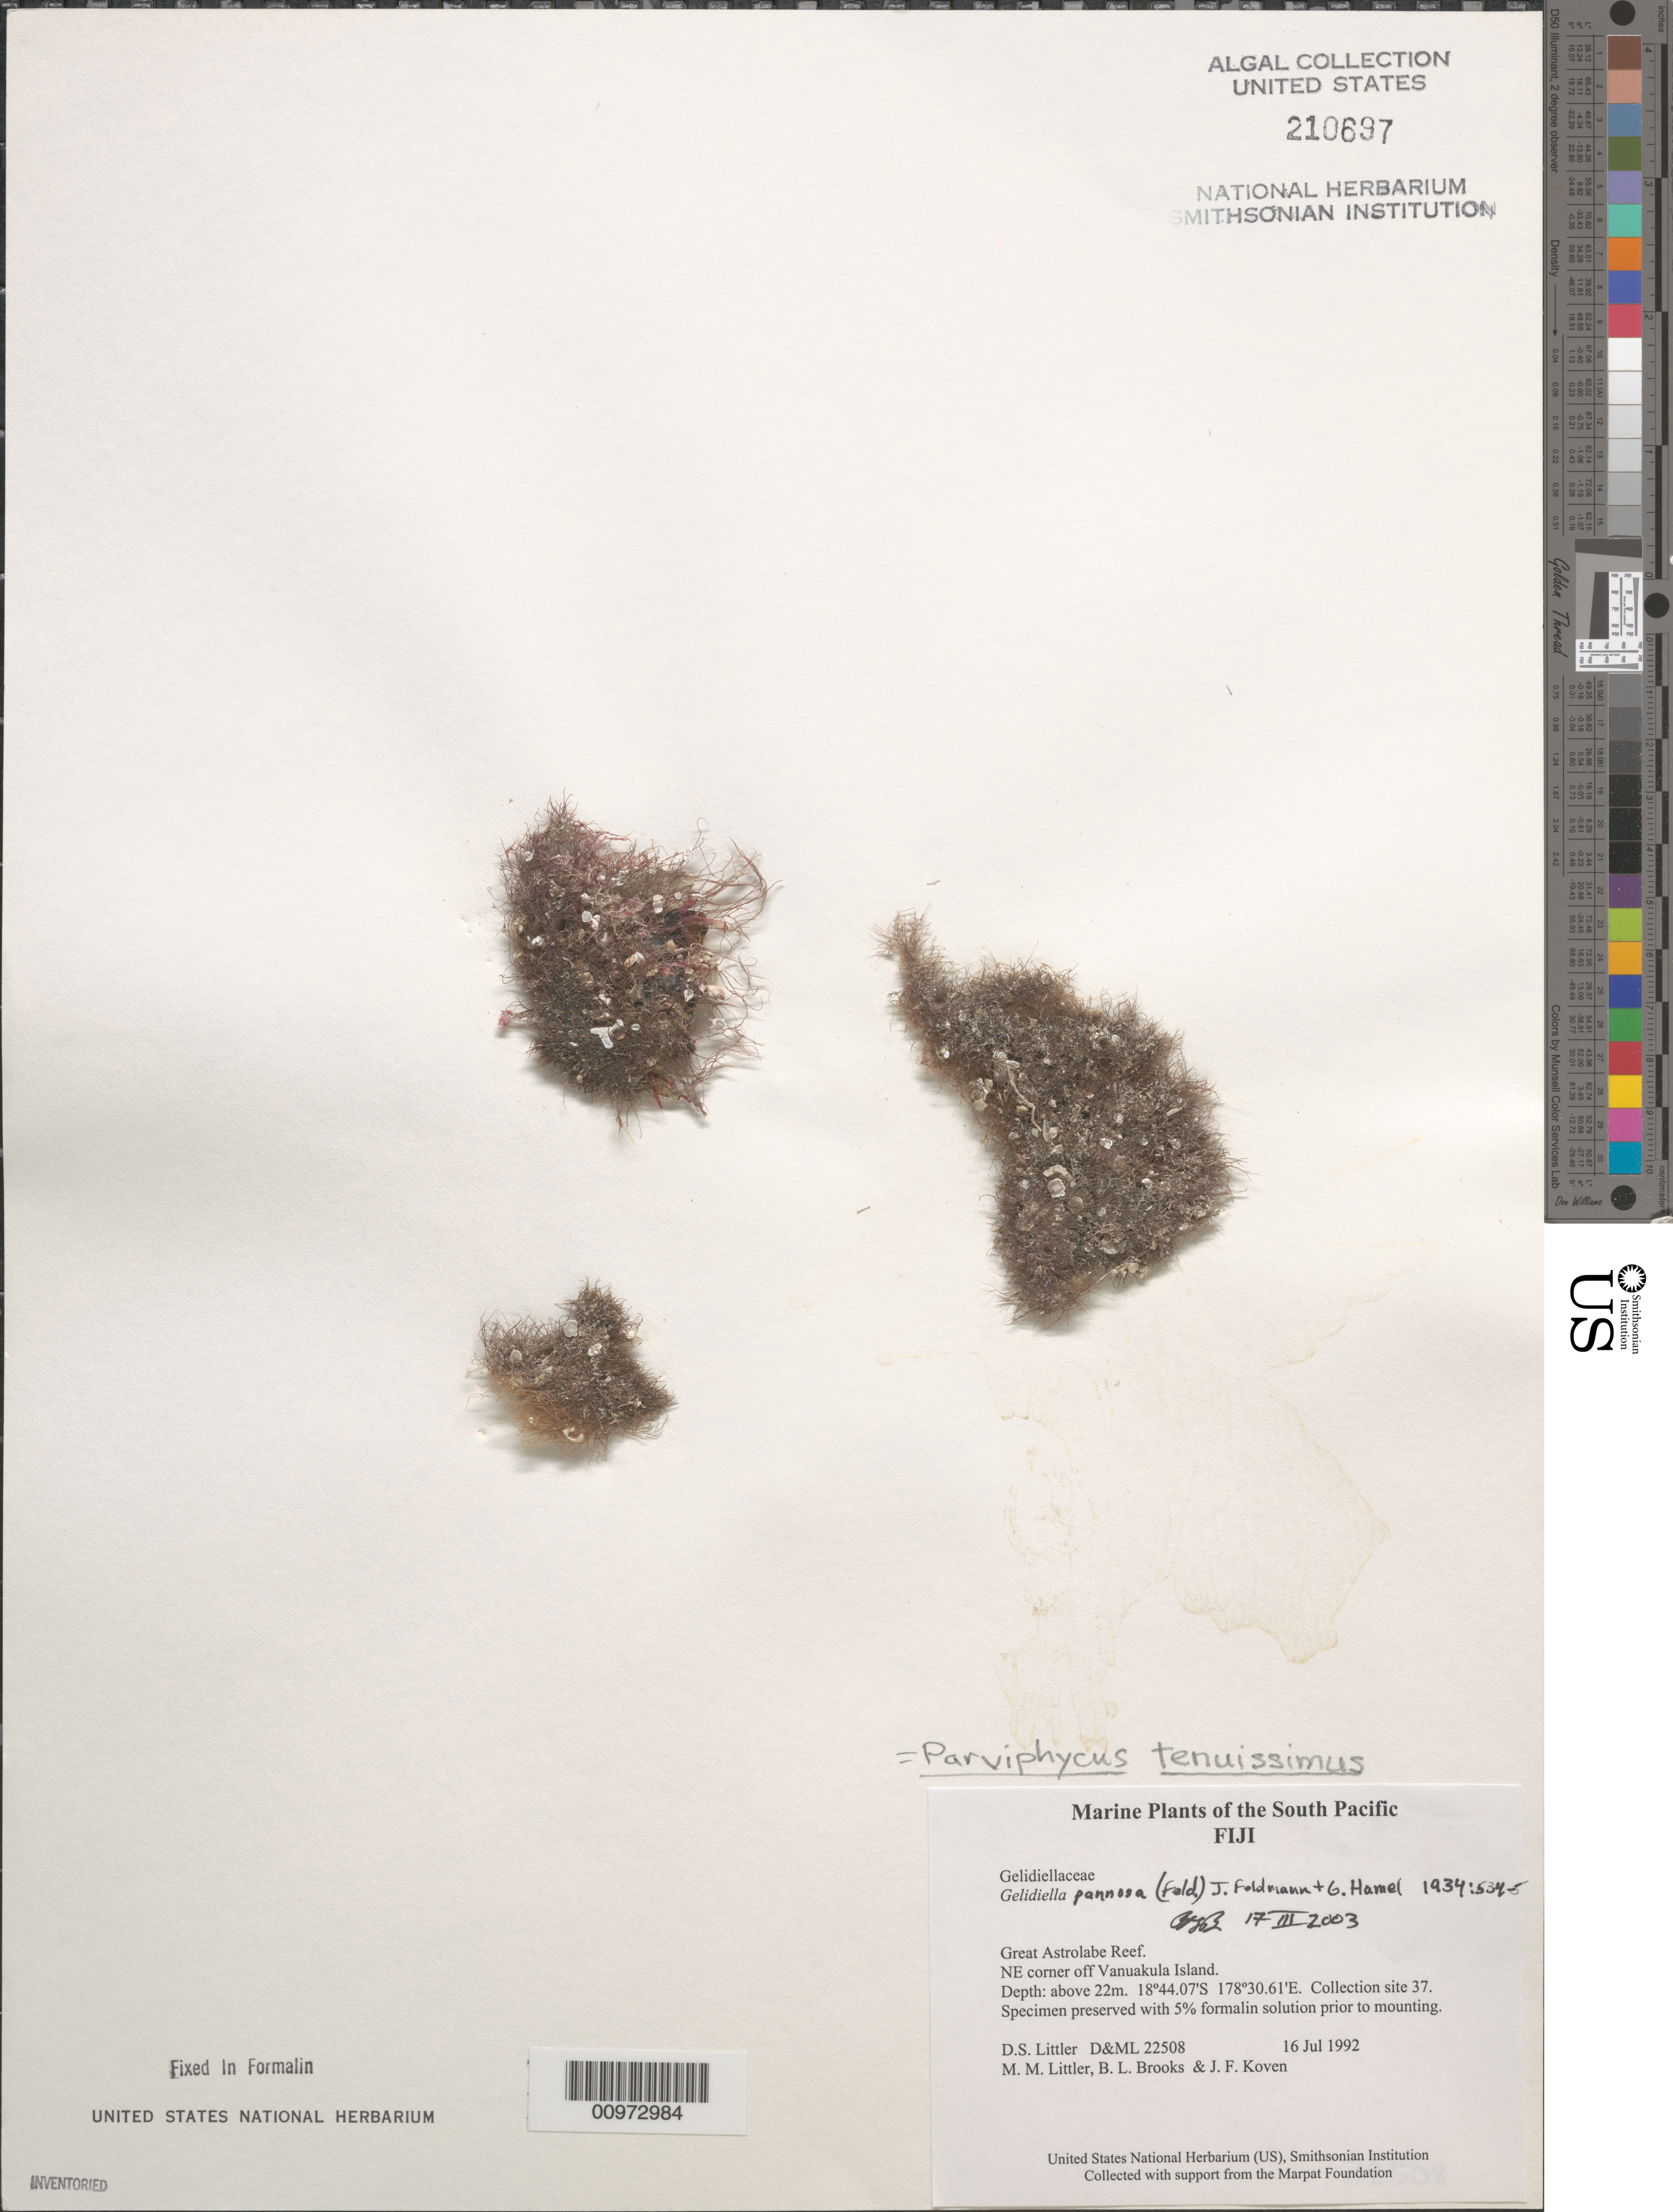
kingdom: Plantae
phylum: Rhodophyta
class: Florideophyceae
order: Gelidiales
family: Gelidiellaceae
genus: Millerella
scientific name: Millerella pannosa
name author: (Feldmann) G.H. Boo & Le Gall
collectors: D. S. Littler, M. M. Littler, B. Brooks & J. Koven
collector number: D&ML 22508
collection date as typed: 16 Jul 1992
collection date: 1992-07-16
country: Fiji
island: Vanuakula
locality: Northeast corner of Great Astrolabe Reef off island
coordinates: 18 44.07'S, 178 30.61'E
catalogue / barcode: US 210697